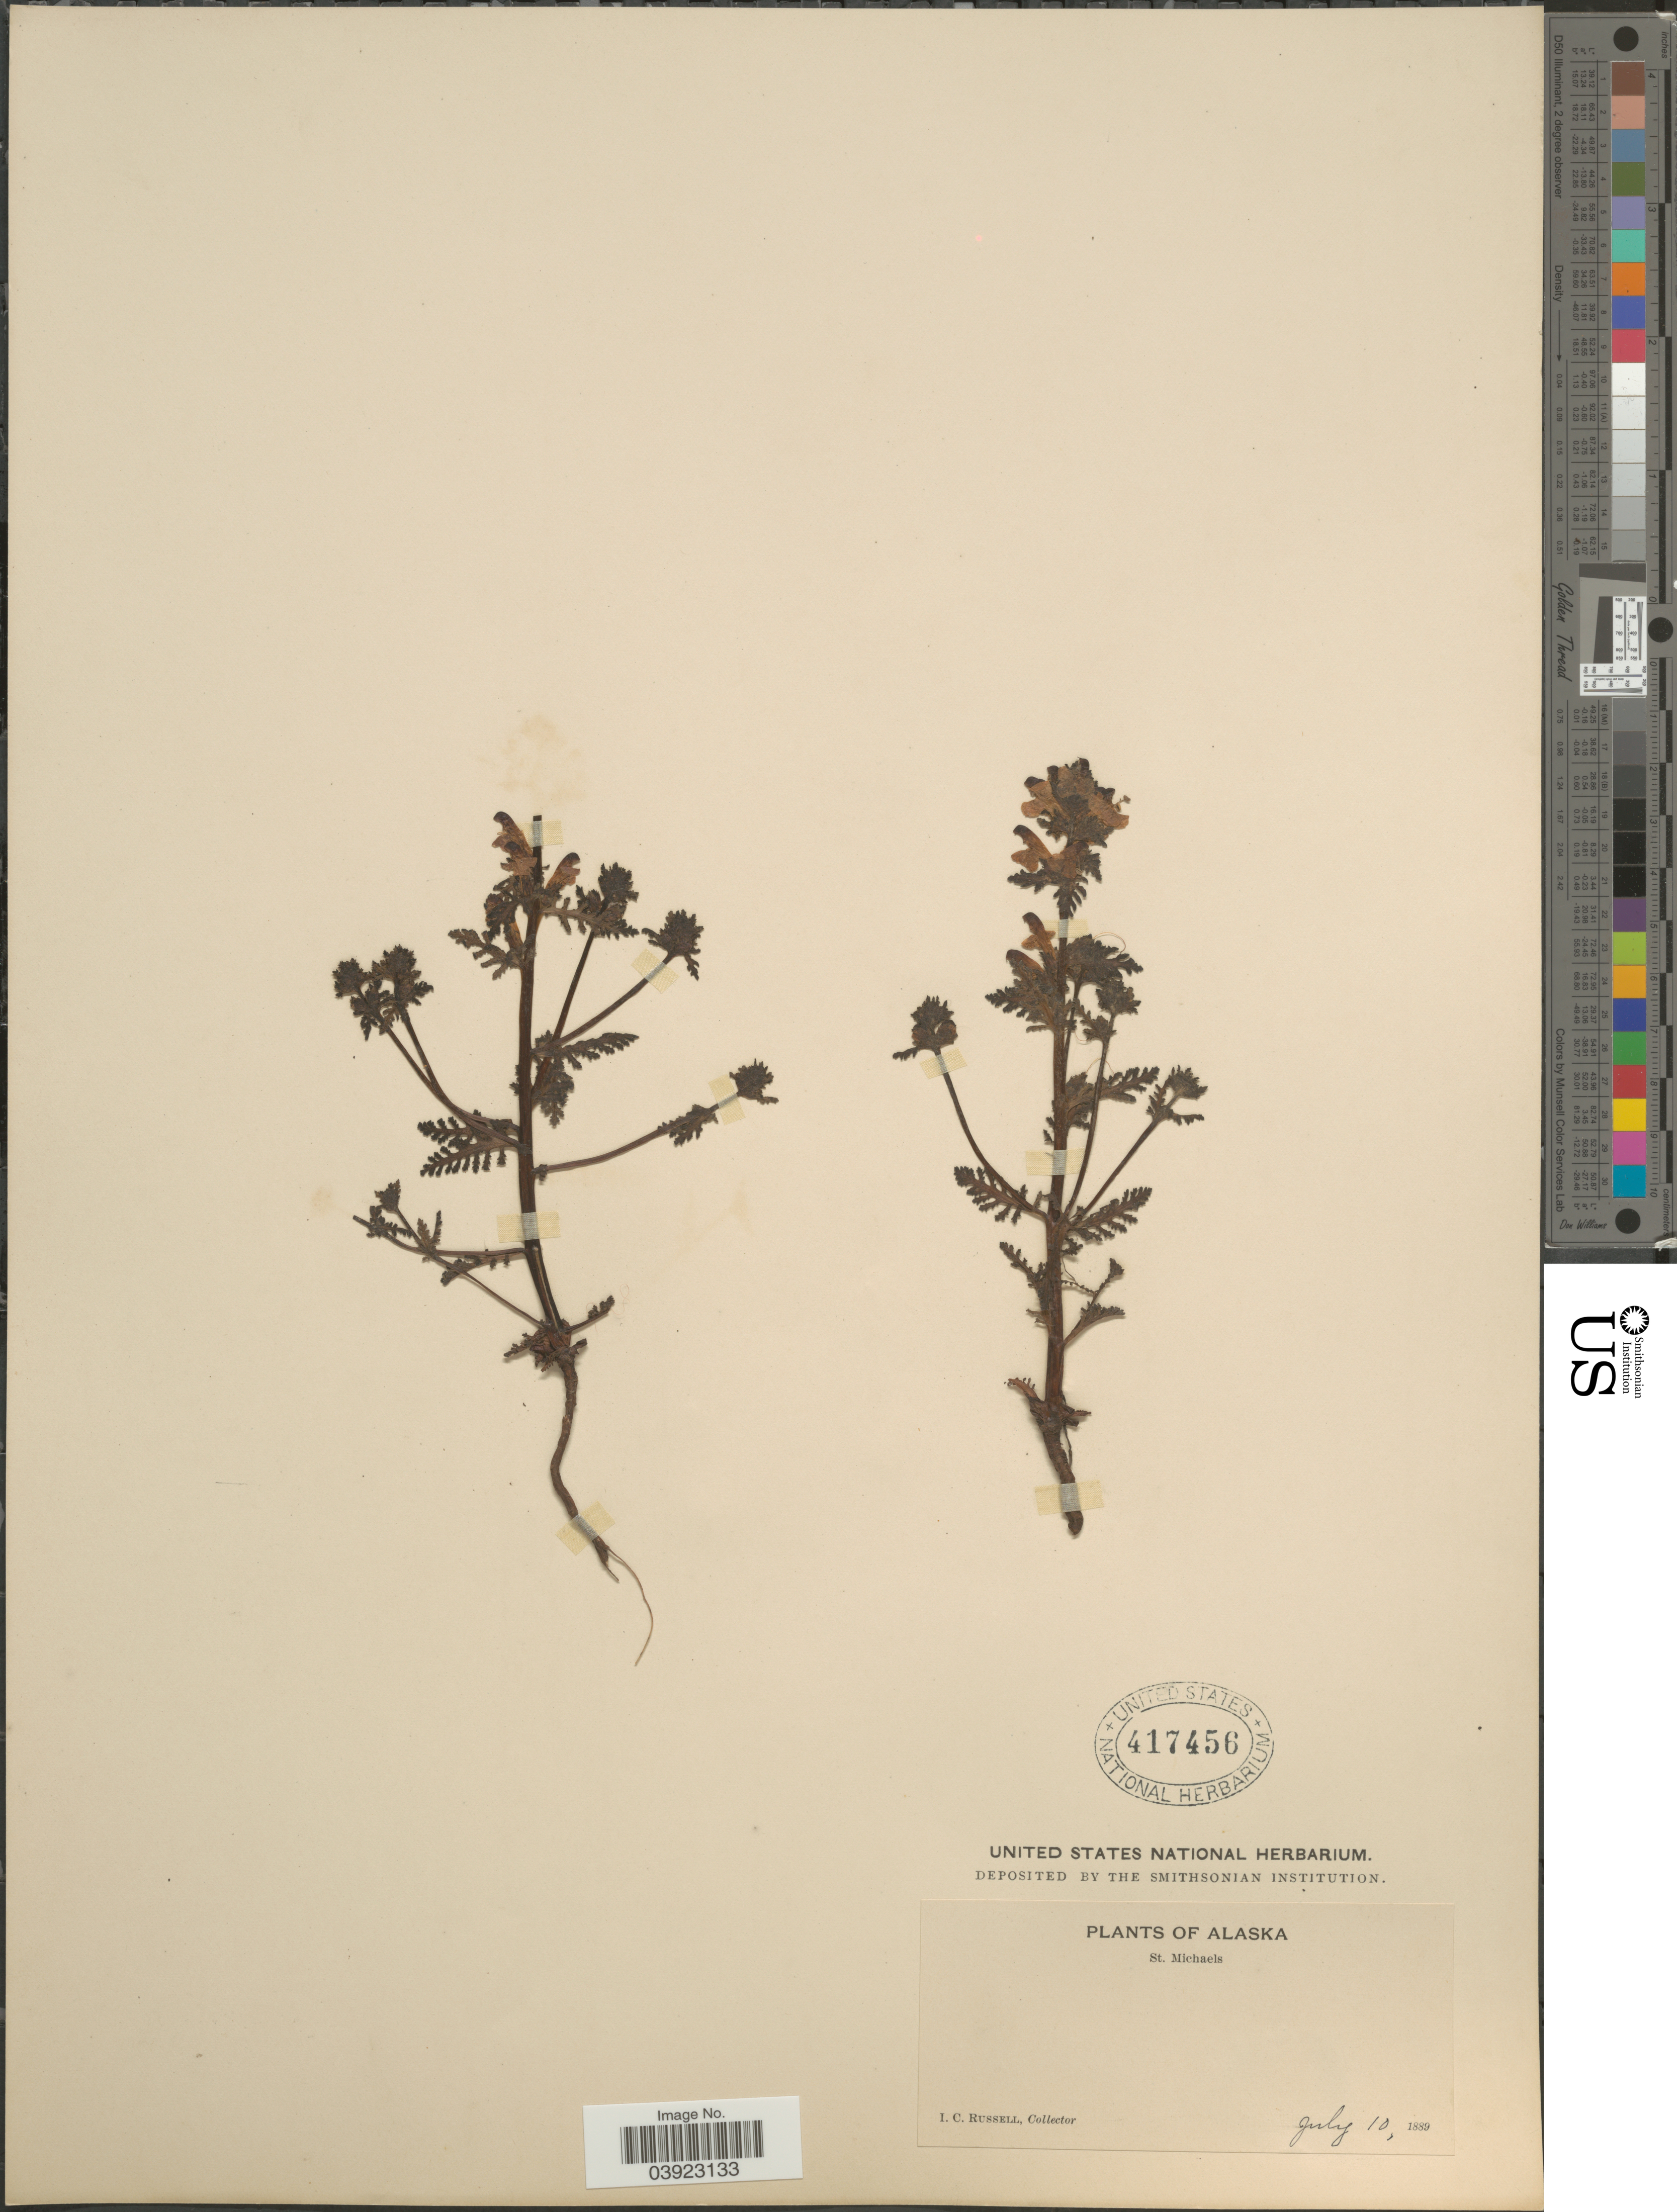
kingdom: Plantae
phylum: Tracheophyta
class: Magnoliopsida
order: Lamiales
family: Orobanchaceae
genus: Pedicularis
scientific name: Pedicularis parviflora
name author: Sm.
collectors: I. C. Russell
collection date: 1889-07-10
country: United States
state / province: Alaska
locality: St. Michaels.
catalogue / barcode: US 417456